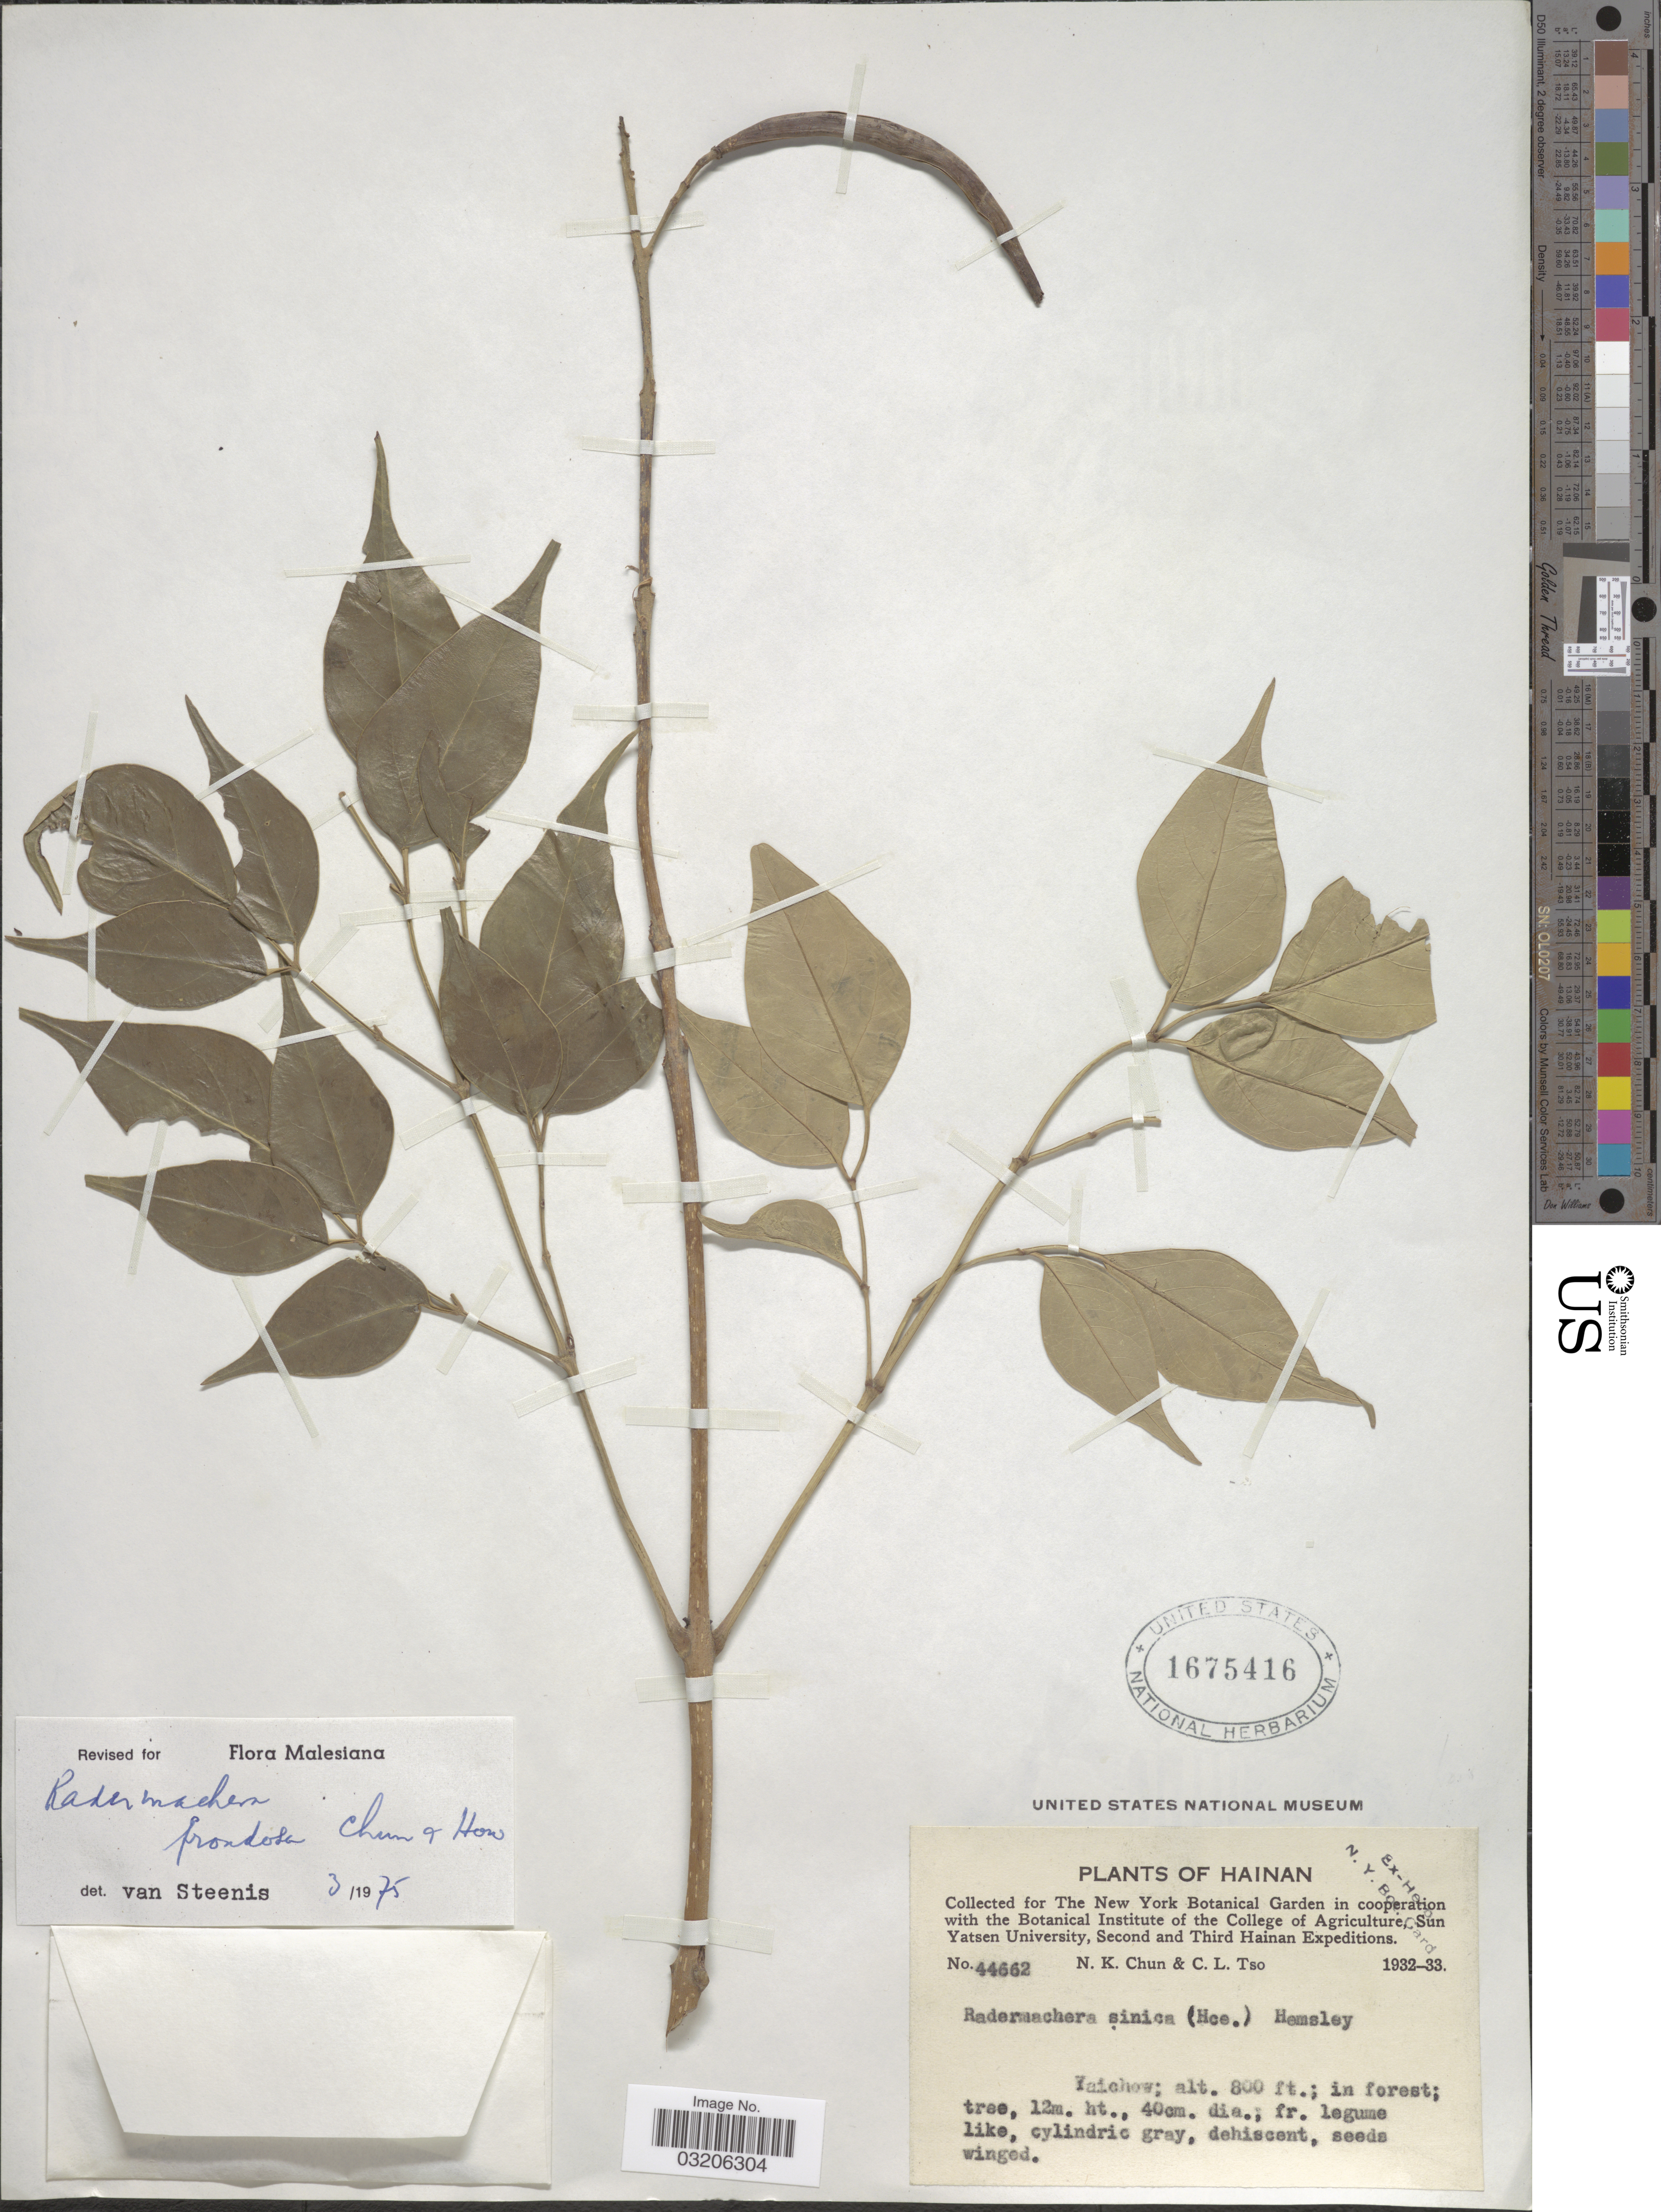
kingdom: Plantae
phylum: Tracheophyta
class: Magnoliopsida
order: Lamiales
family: Bignoniaceae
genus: Radermachera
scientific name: Radermachera frondosa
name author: Chun & F.C. How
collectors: N. K. Chun & C. Tso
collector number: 44662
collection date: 1932/1933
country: China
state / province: Hainan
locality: Yaichow.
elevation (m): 244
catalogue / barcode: US 1675416